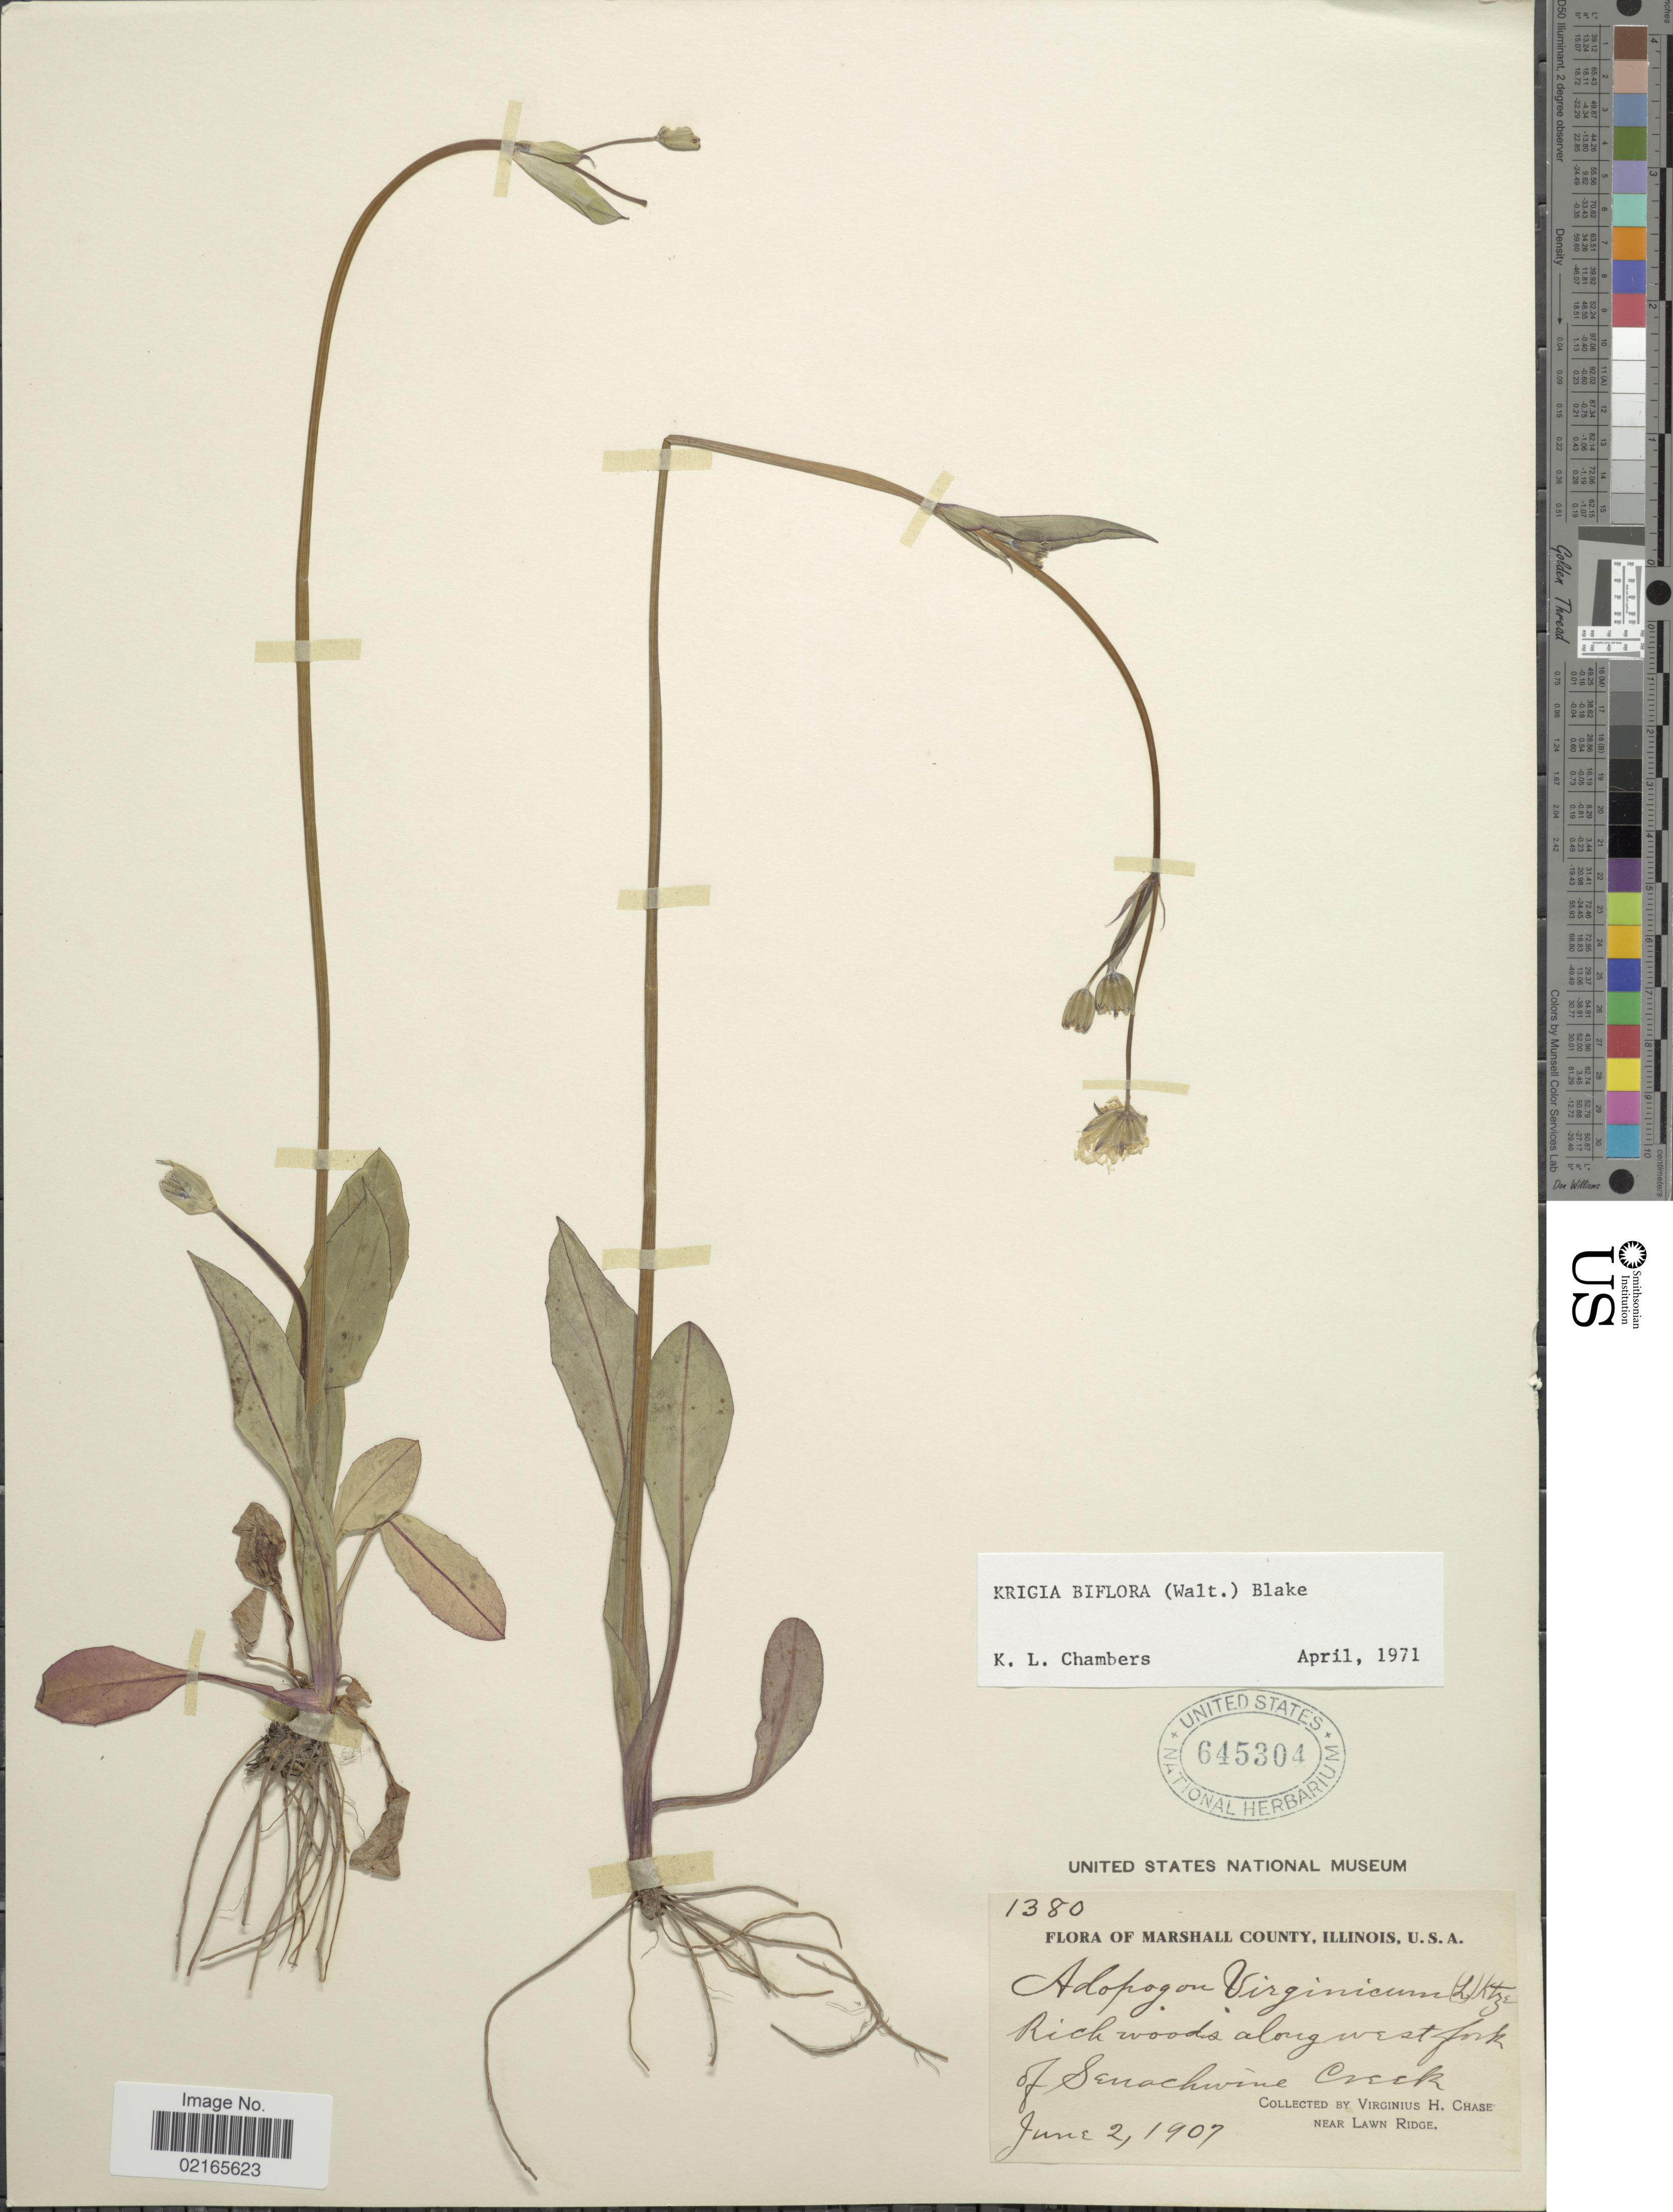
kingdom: Plantae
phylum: Tracheophyta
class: Magnoliopsida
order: Asterales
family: Asteraceae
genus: Krigia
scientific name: Krigia biflora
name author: (Walter) S.F. Blake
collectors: V. H. Chase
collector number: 1380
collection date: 1907-06-02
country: United States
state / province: Illinois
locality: Marshall County, rich woods along west fork of Senachwine Creek, near Lawn Ridge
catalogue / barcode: US 645304